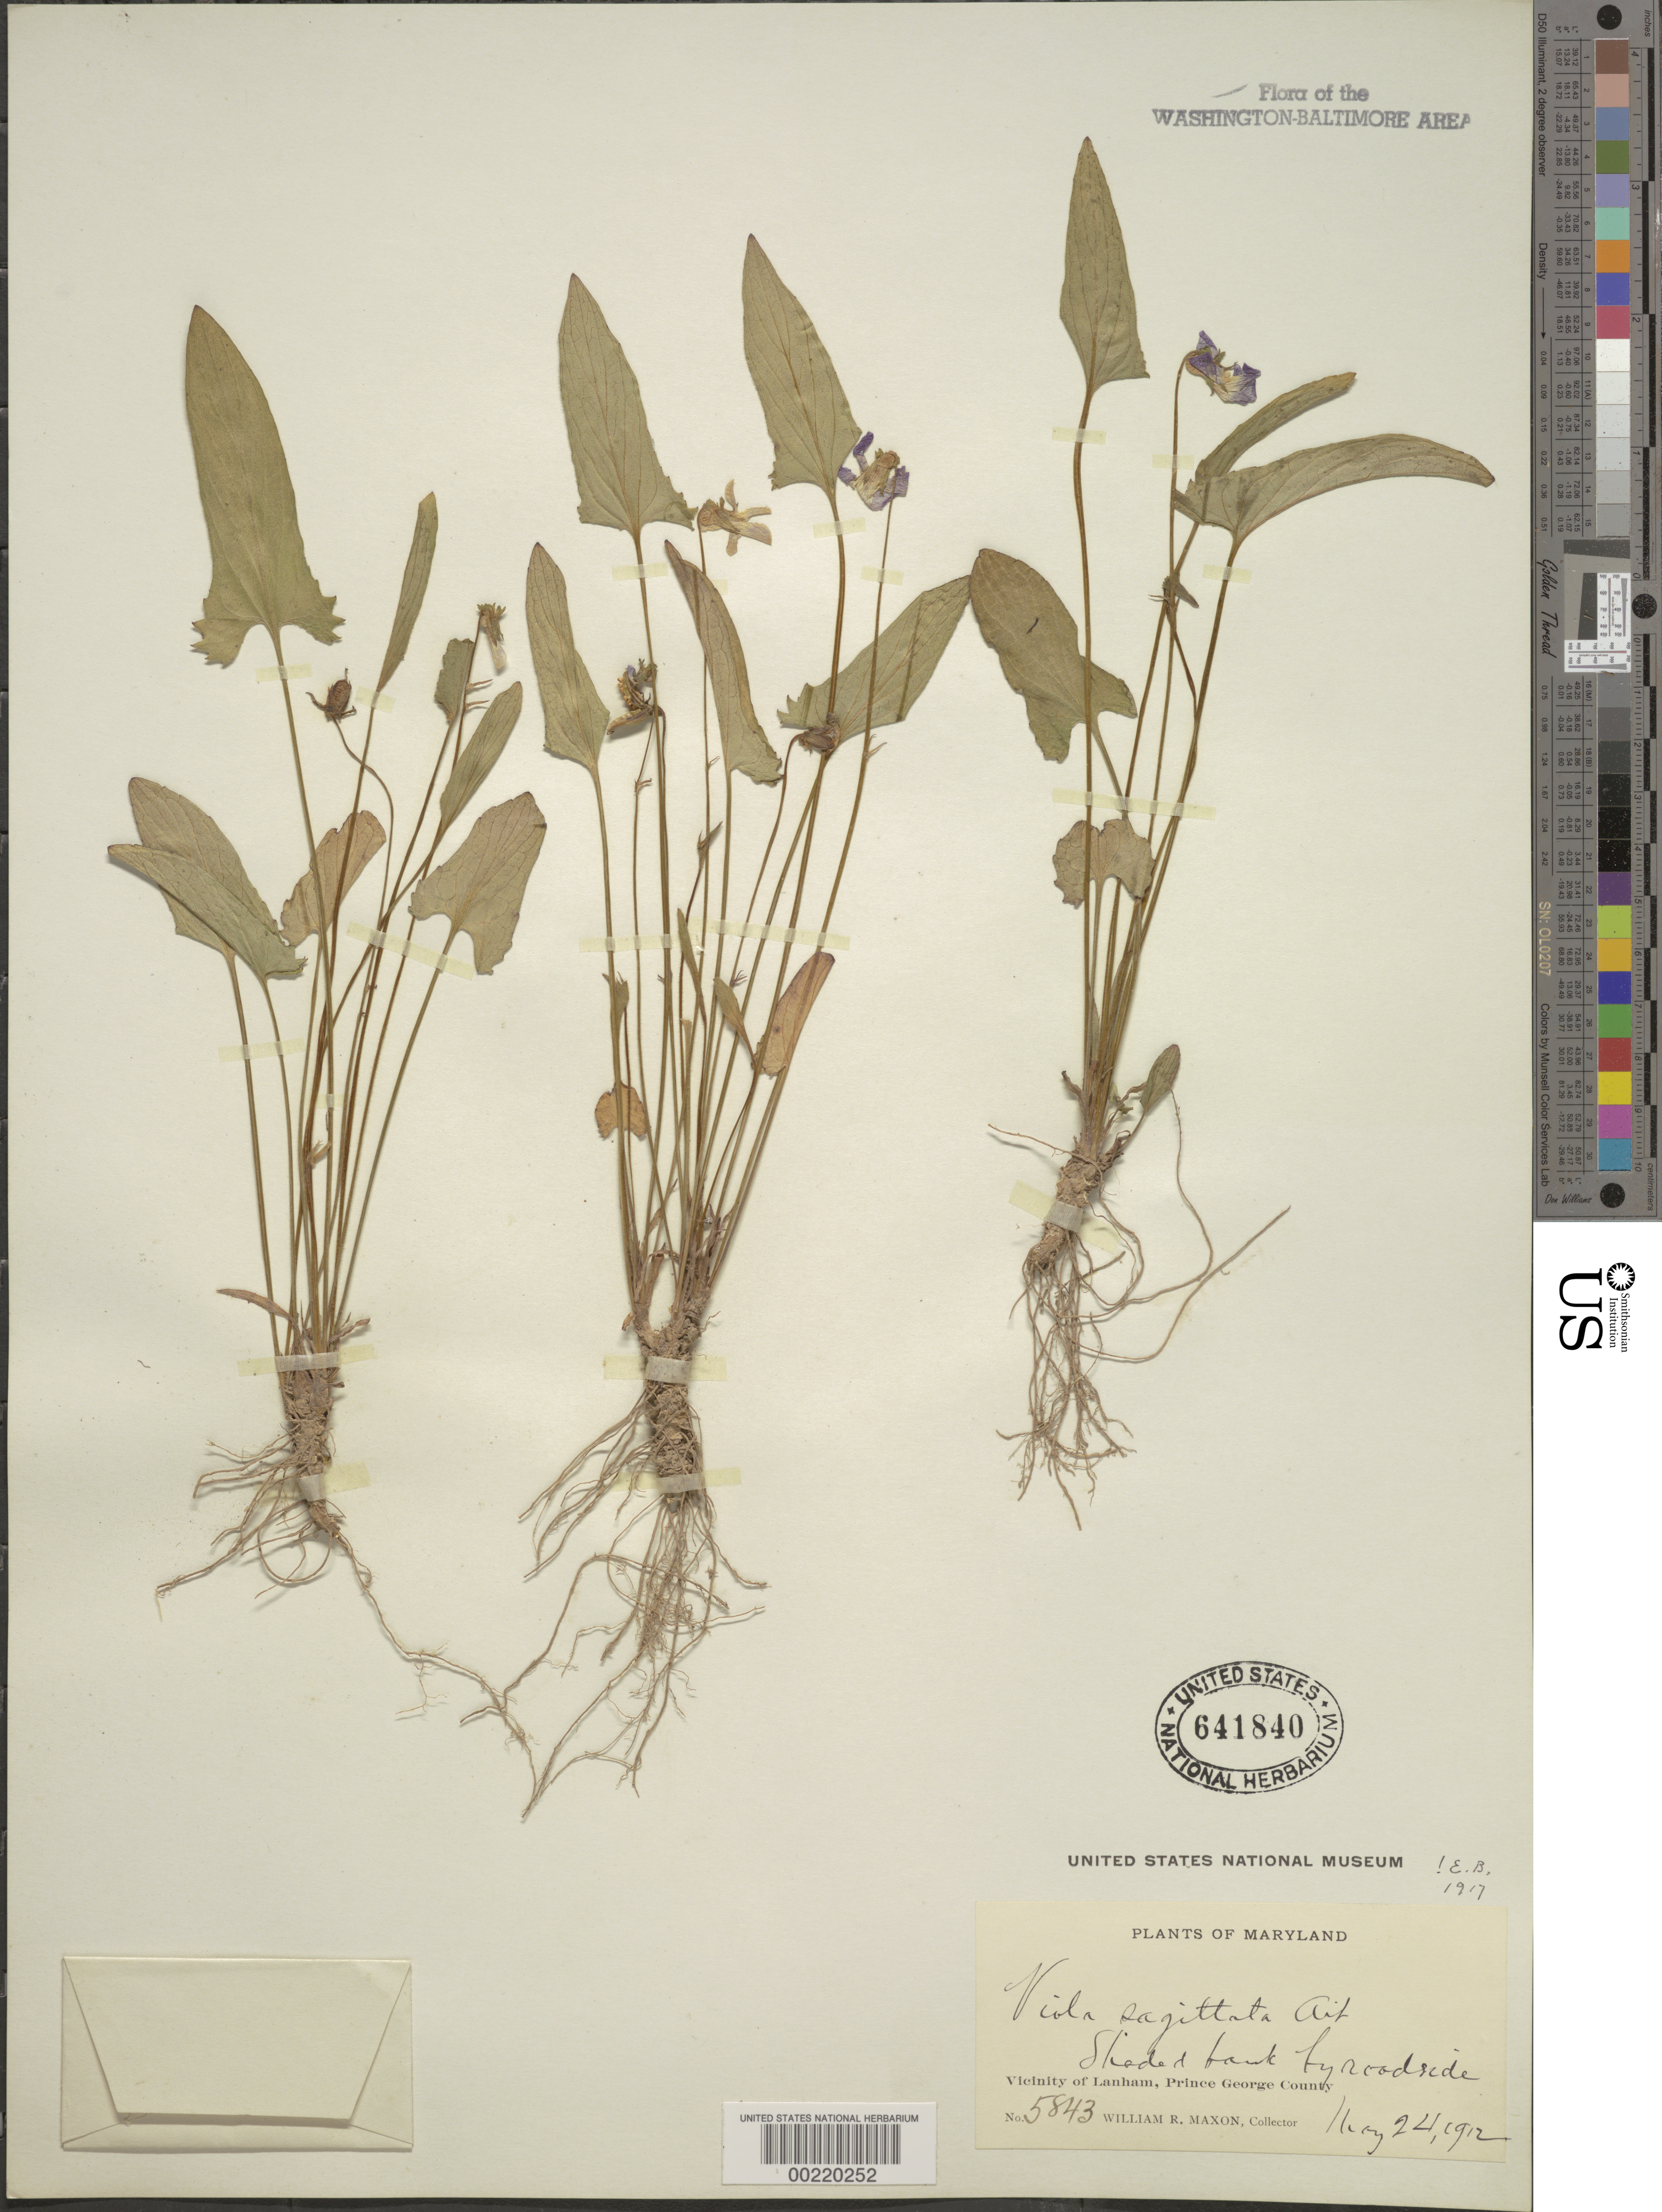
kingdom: Plantae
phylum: Tracheophyta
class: Magnoliopsida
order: Malpighiales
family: Violaceae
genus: Viola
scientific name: Viola sagittata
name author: Aiton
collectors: W. R. Maxon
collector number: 5843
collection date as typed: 24 May 1912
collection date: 1912-05-24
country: United States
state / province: Maryland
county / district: Prince George's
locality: Lanham vicinity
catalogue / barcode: US 641840